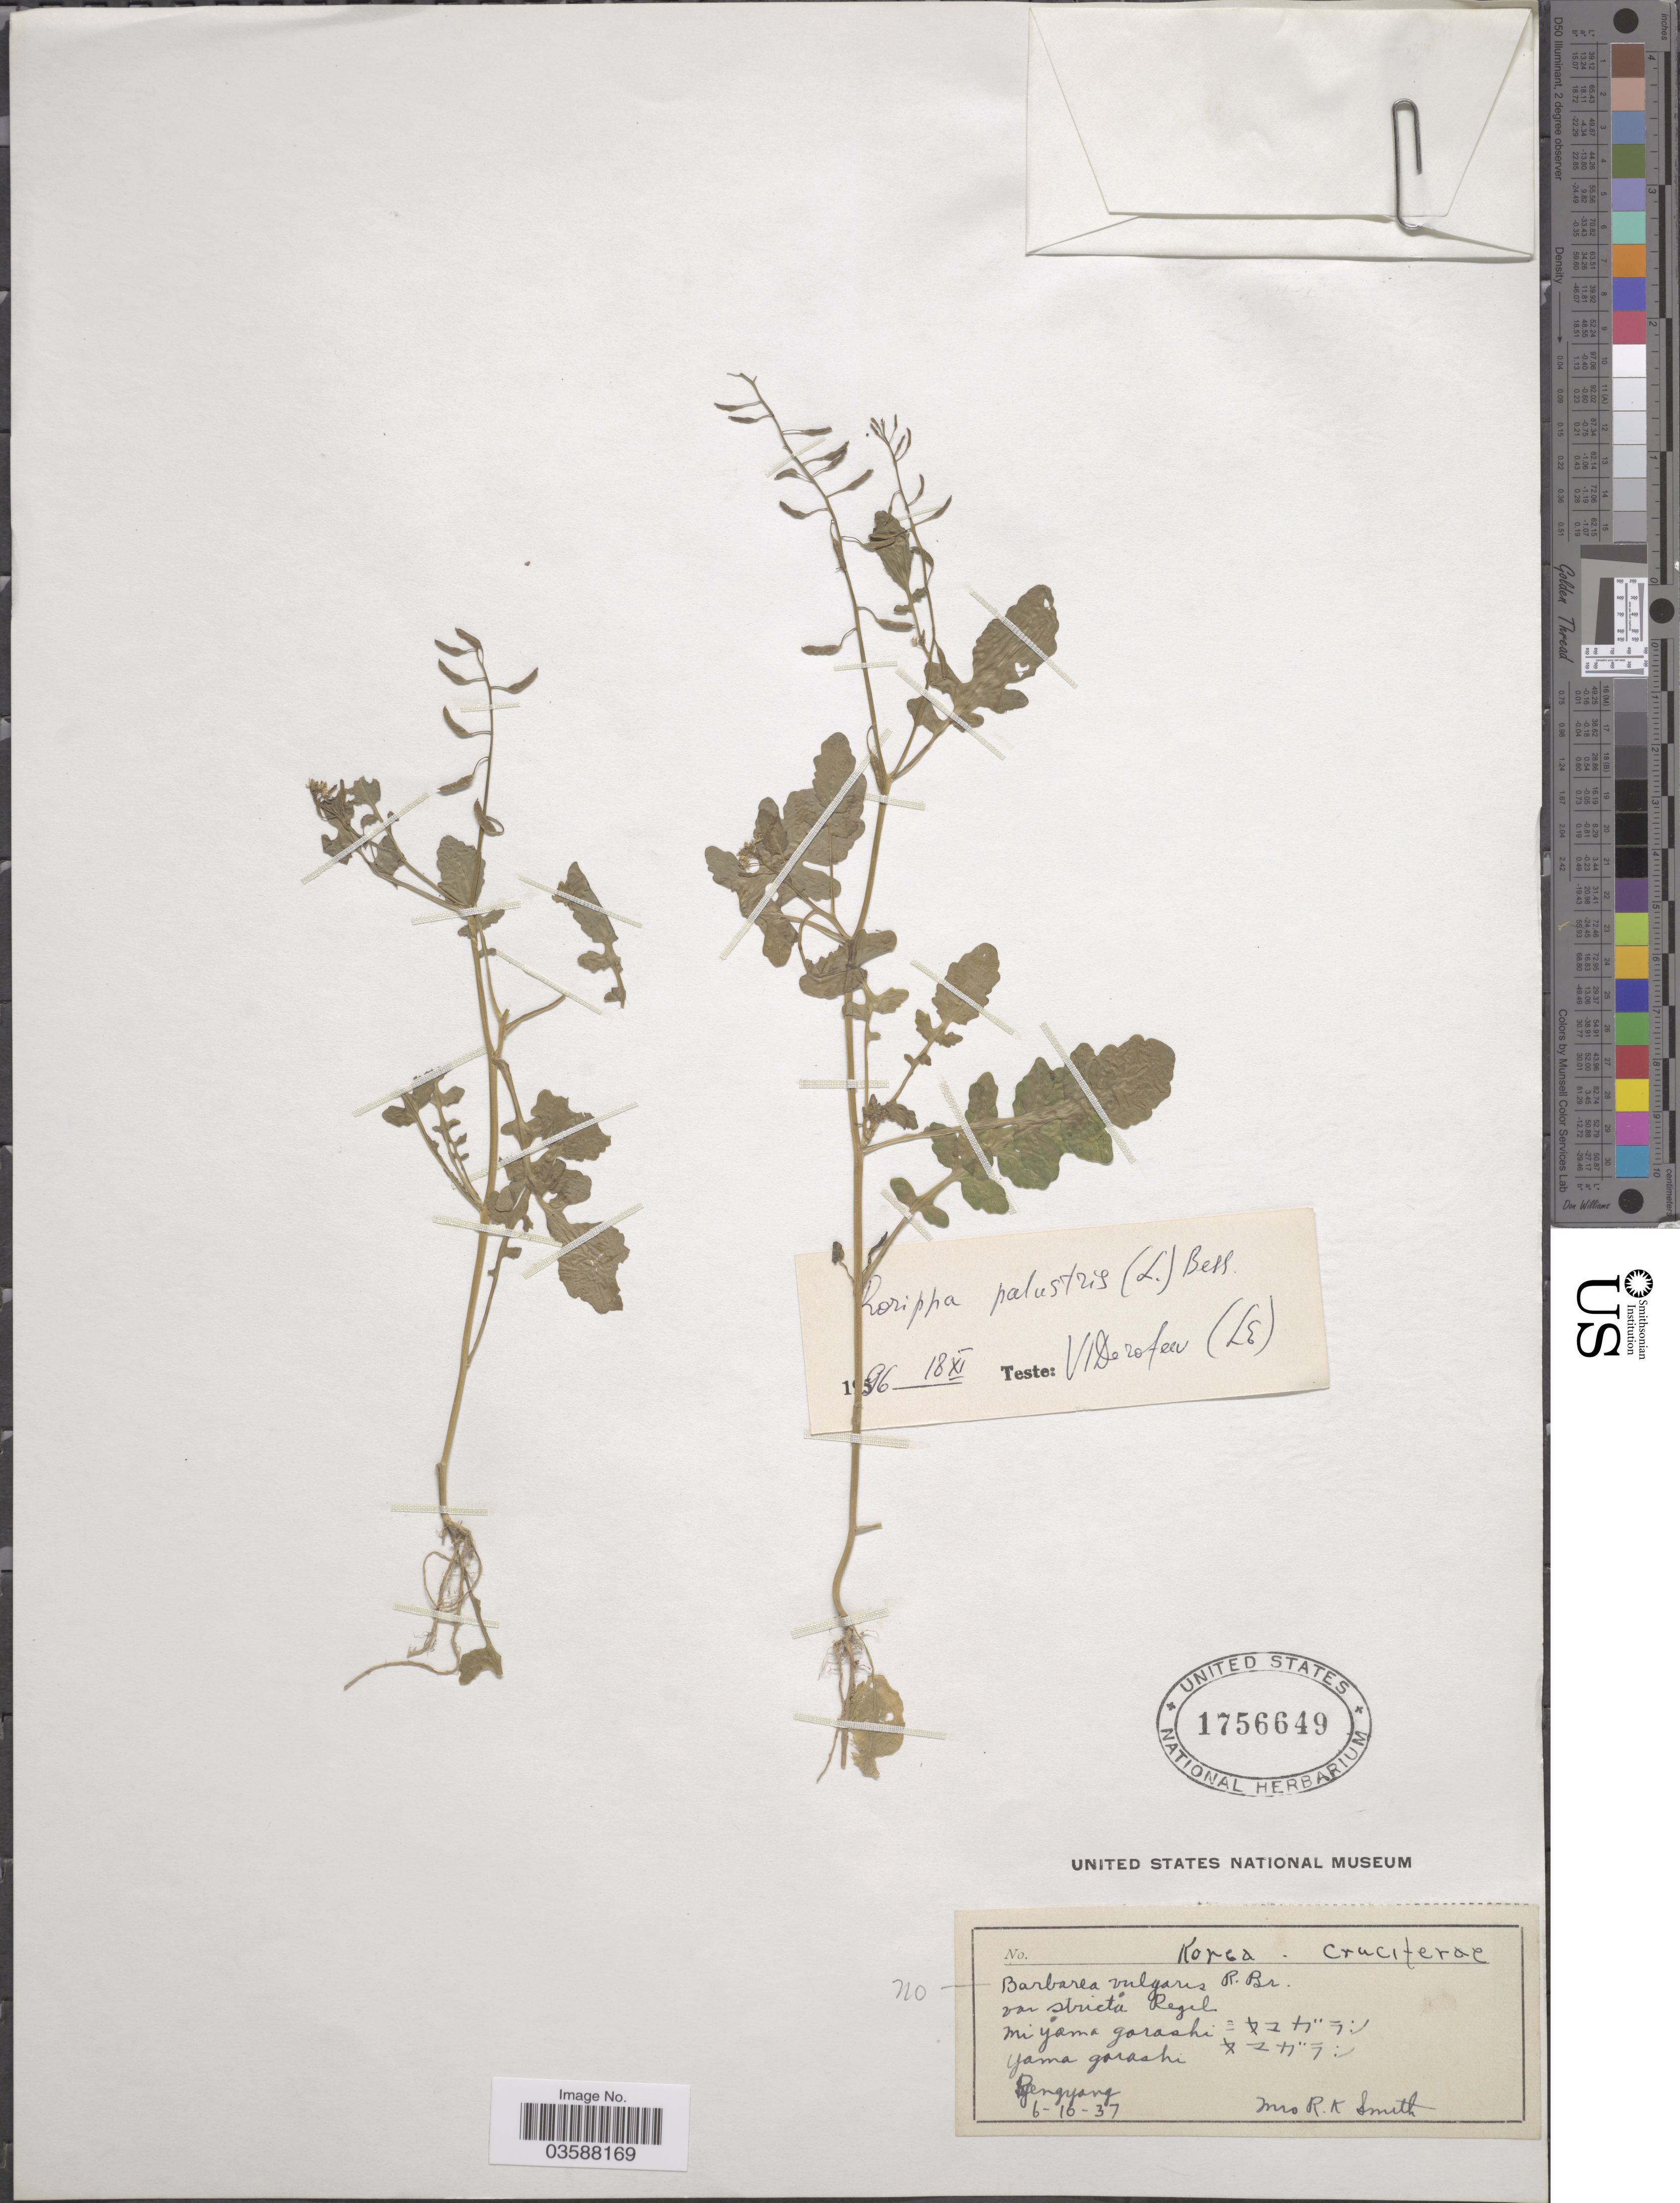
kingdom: Plantae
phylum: Tracheophyta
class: Magnoliopsida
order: Brassicales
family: Brassicaceae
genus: Rorippa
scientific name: Rorippa palustris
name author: (L.) Besser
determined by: Dorofeyev, V. I.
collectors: Mrs. R. K. Smith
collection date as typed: Transcribed d/m/y: 6/10/37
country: North Korea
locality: Mi Yama Gorashi X. Yama Gorashi X. Pyengyang.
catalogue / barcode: US 1756649